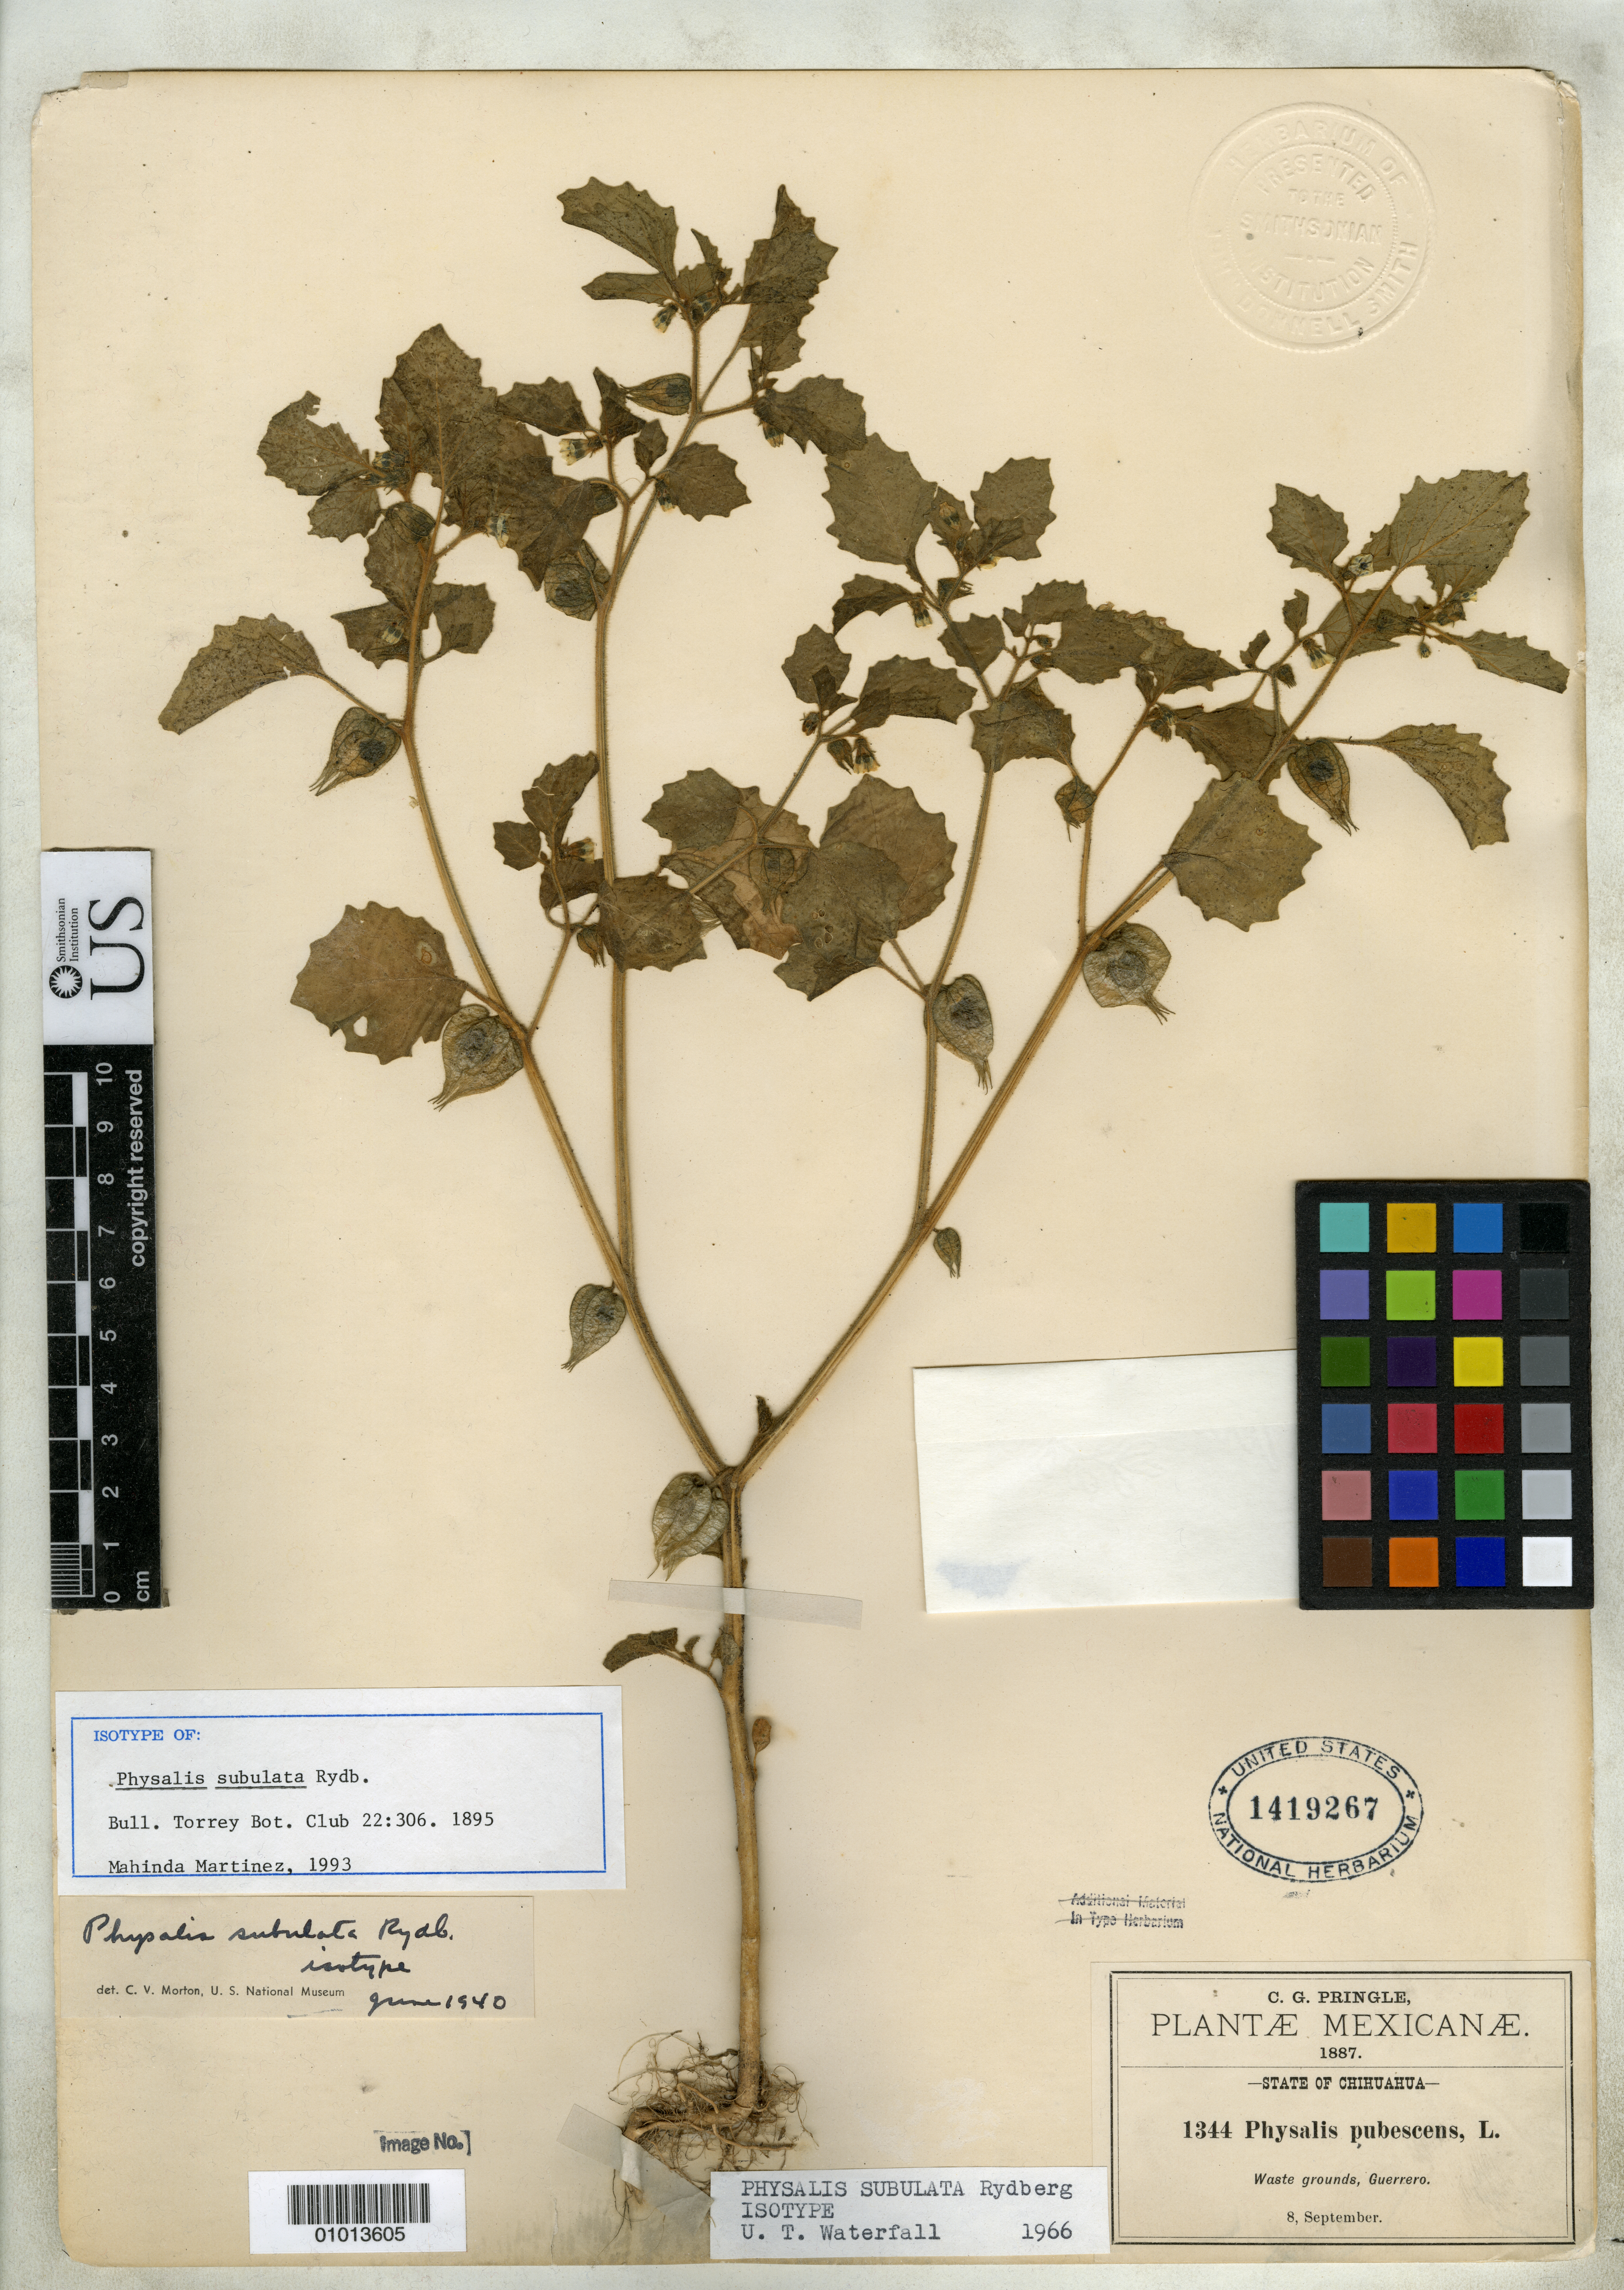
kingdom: Plantae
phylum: Tracheophyta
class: Magnoliopsida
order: Solanales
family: Solanaceae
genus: Physalis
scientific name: Physalis subulata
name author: Rydb.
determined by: Martinez, Martin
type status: Isolectotype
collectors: C. G. Pringle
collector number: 1344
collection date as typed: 08 Sep 1887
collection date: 1887-09-08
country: Mexico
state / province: Chihuahua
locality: Waste grounds, Guerrero.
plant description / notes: Protologue cites one collection but several herbaria.; Specimen ex John Donnell Smith herbarium.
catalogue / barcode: US 1419267